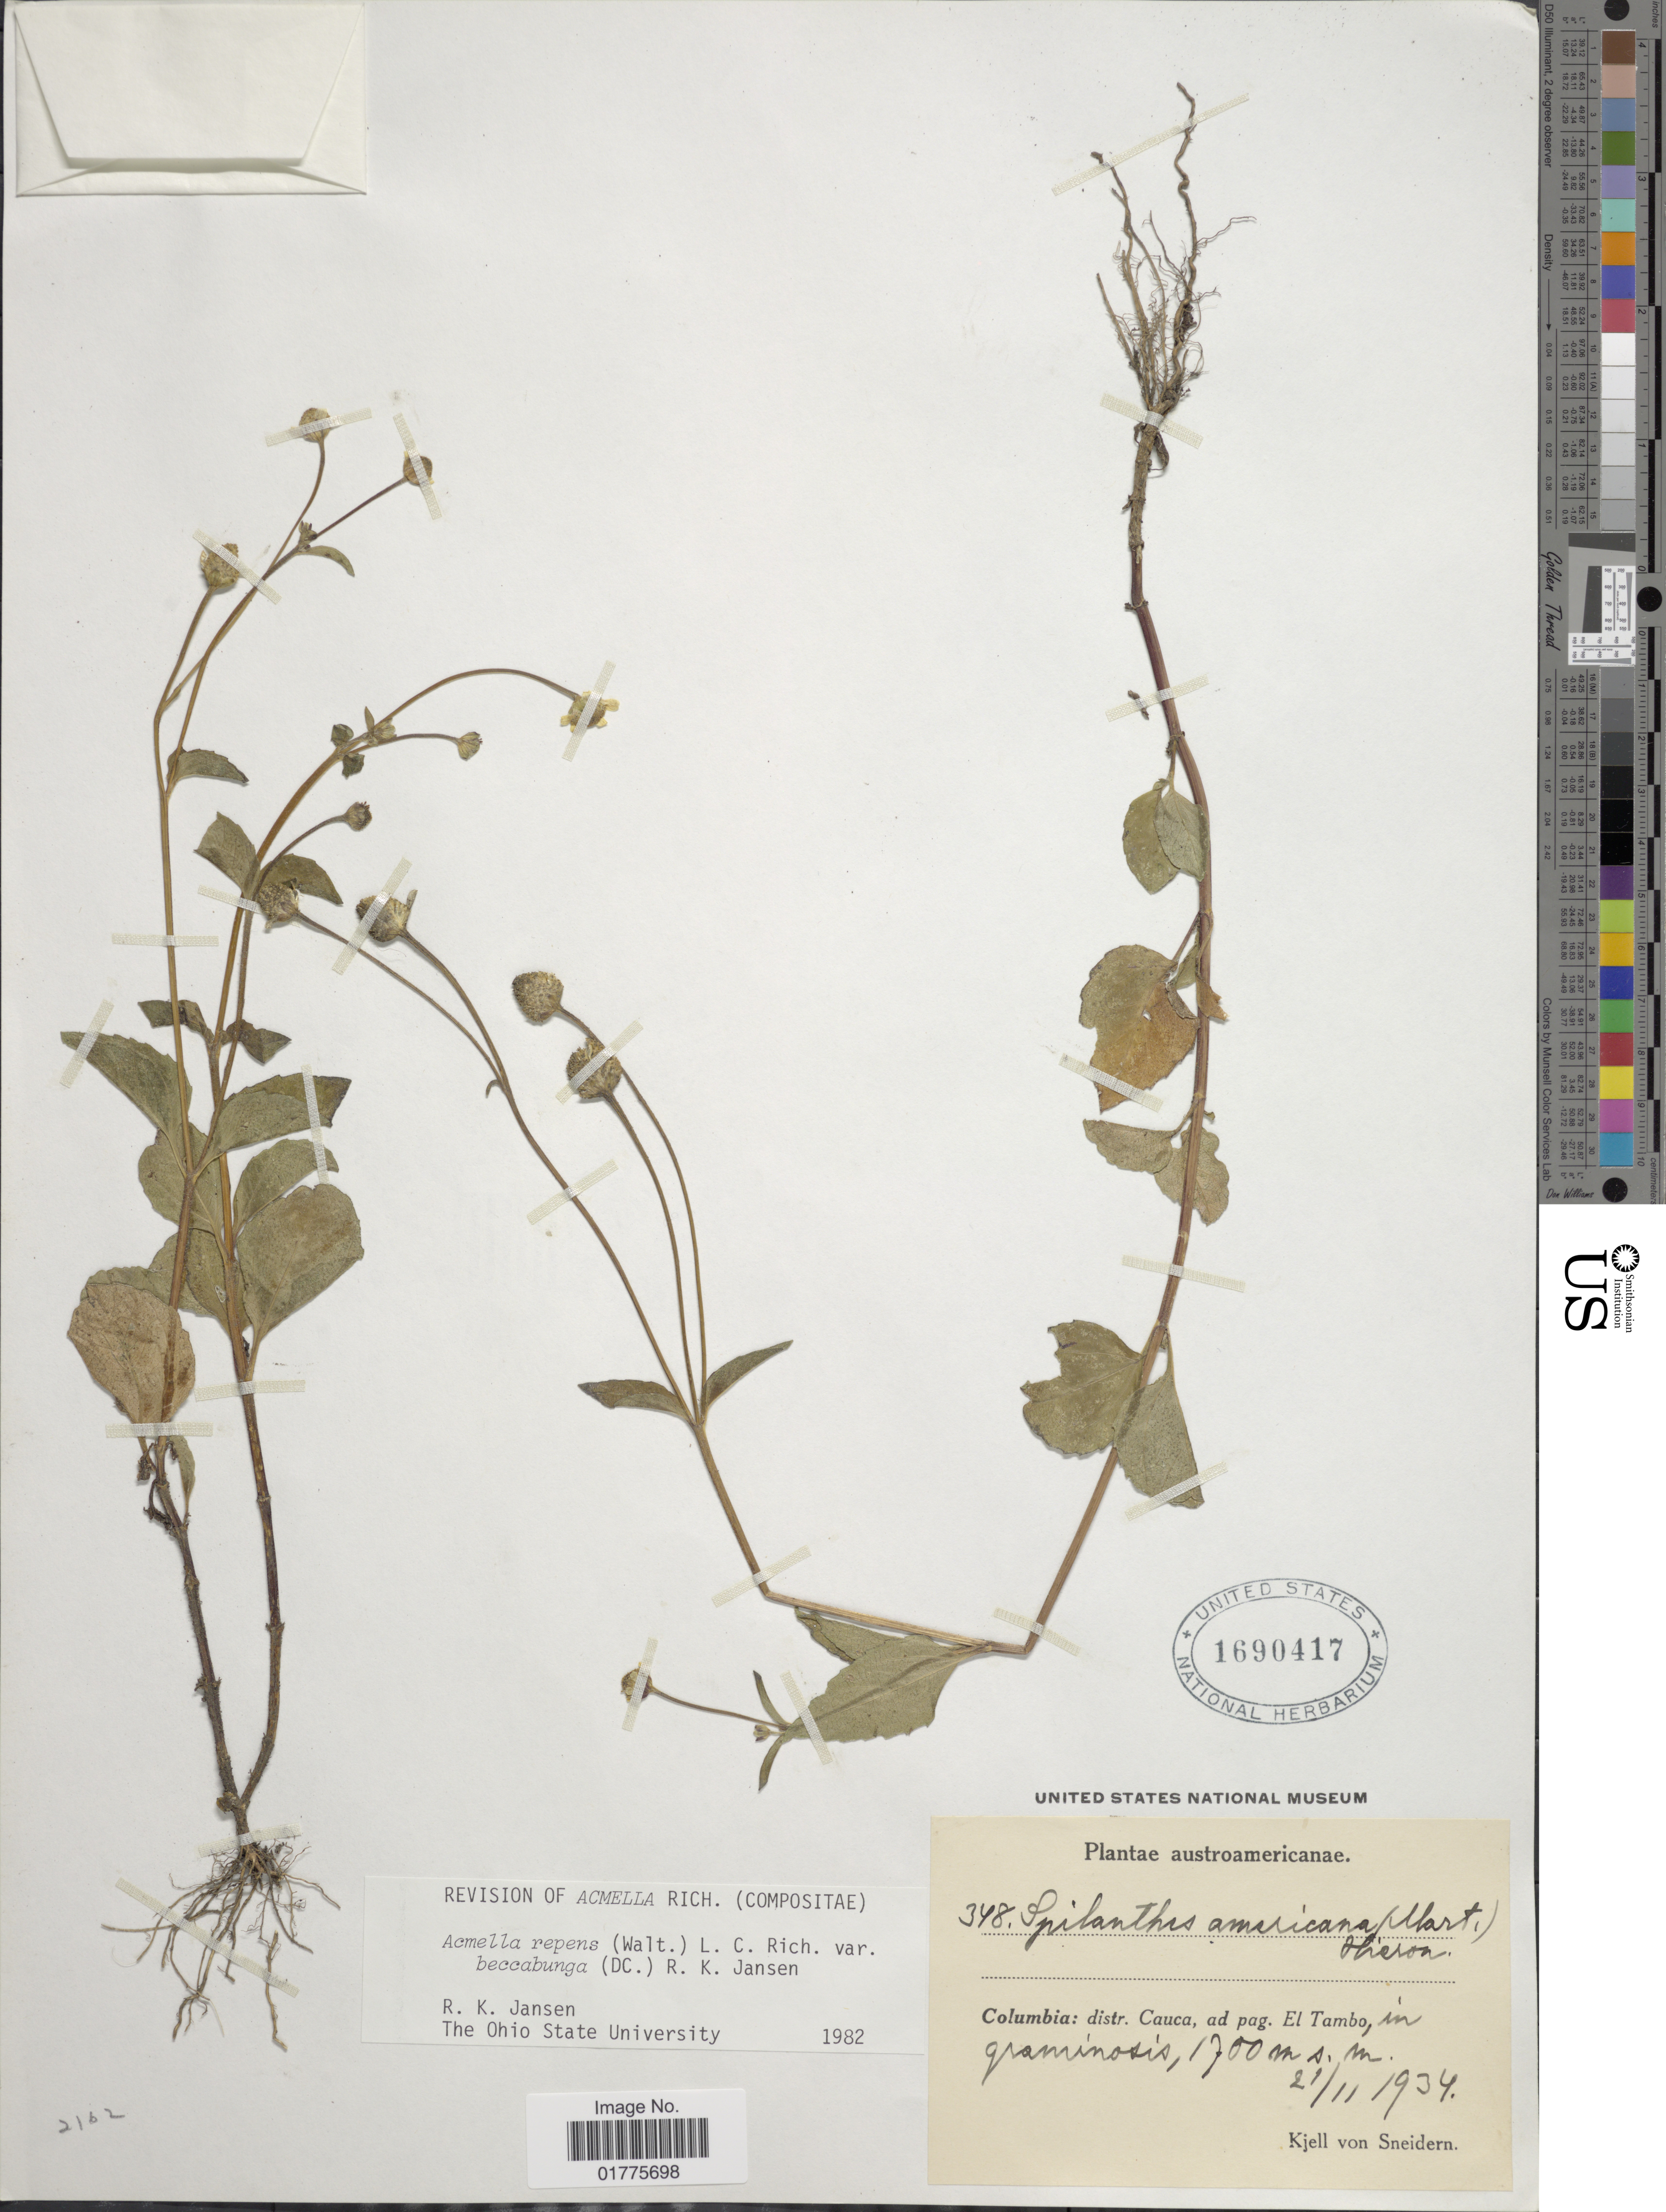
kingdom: Plantae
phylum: Tracheophyta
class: Magnoliopsida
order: Asterales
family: Asteraceae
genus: Acmella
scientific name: Acmella repens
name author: (Walter) Rich.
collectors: K. von Sneidern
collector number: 348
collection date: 1934-11-21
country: Colombia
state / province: Cauca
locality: Ad pag. El Tambo in graminosis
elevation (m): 1700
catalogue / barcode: US 1690417